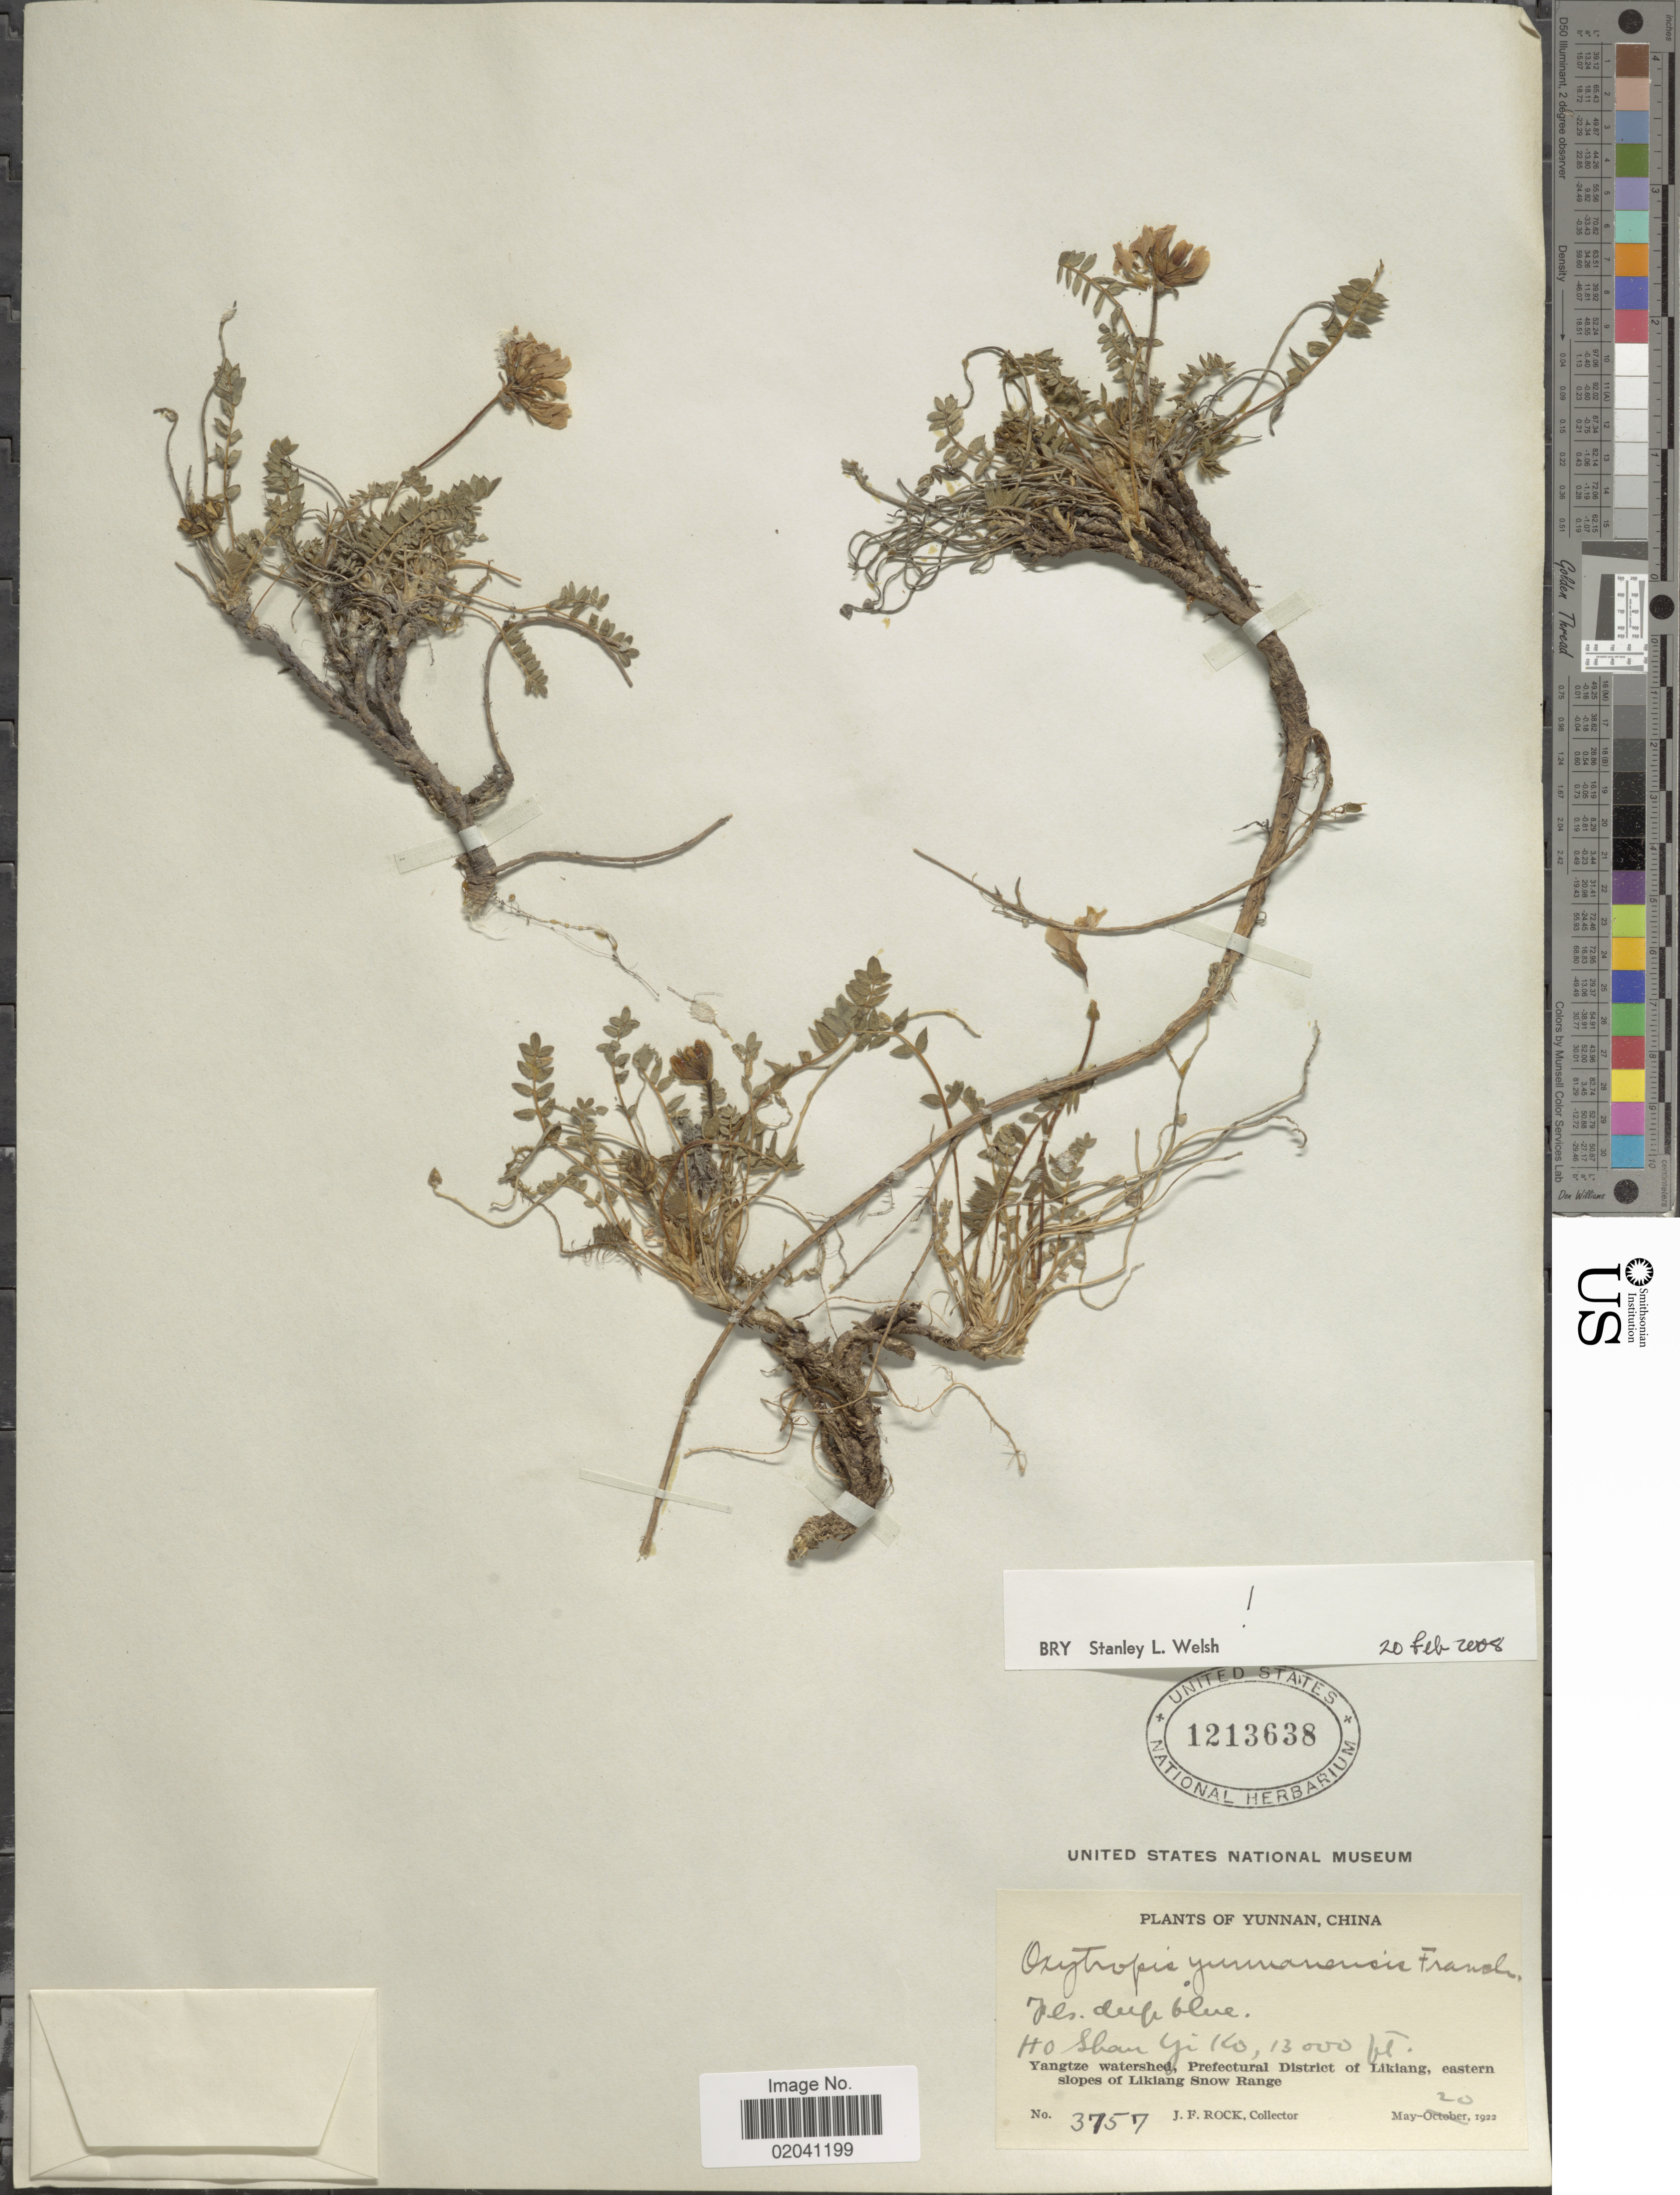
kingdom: Plantae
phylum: Tracheophyta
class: Magnoliopsida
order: Fabales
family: Fabaceae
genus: Oxytropis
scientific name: Oxytropis yunnanensis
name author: Franch.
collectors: J. Rock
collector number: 3757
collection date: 1922-05-20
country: China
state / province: Yunnan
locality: Ho Shan Yi Ko. Yangtze watershed, Prefectural District of Likiang, eastern slopes of Likiang Snow Range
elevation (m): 3962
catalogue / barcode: US 1213638